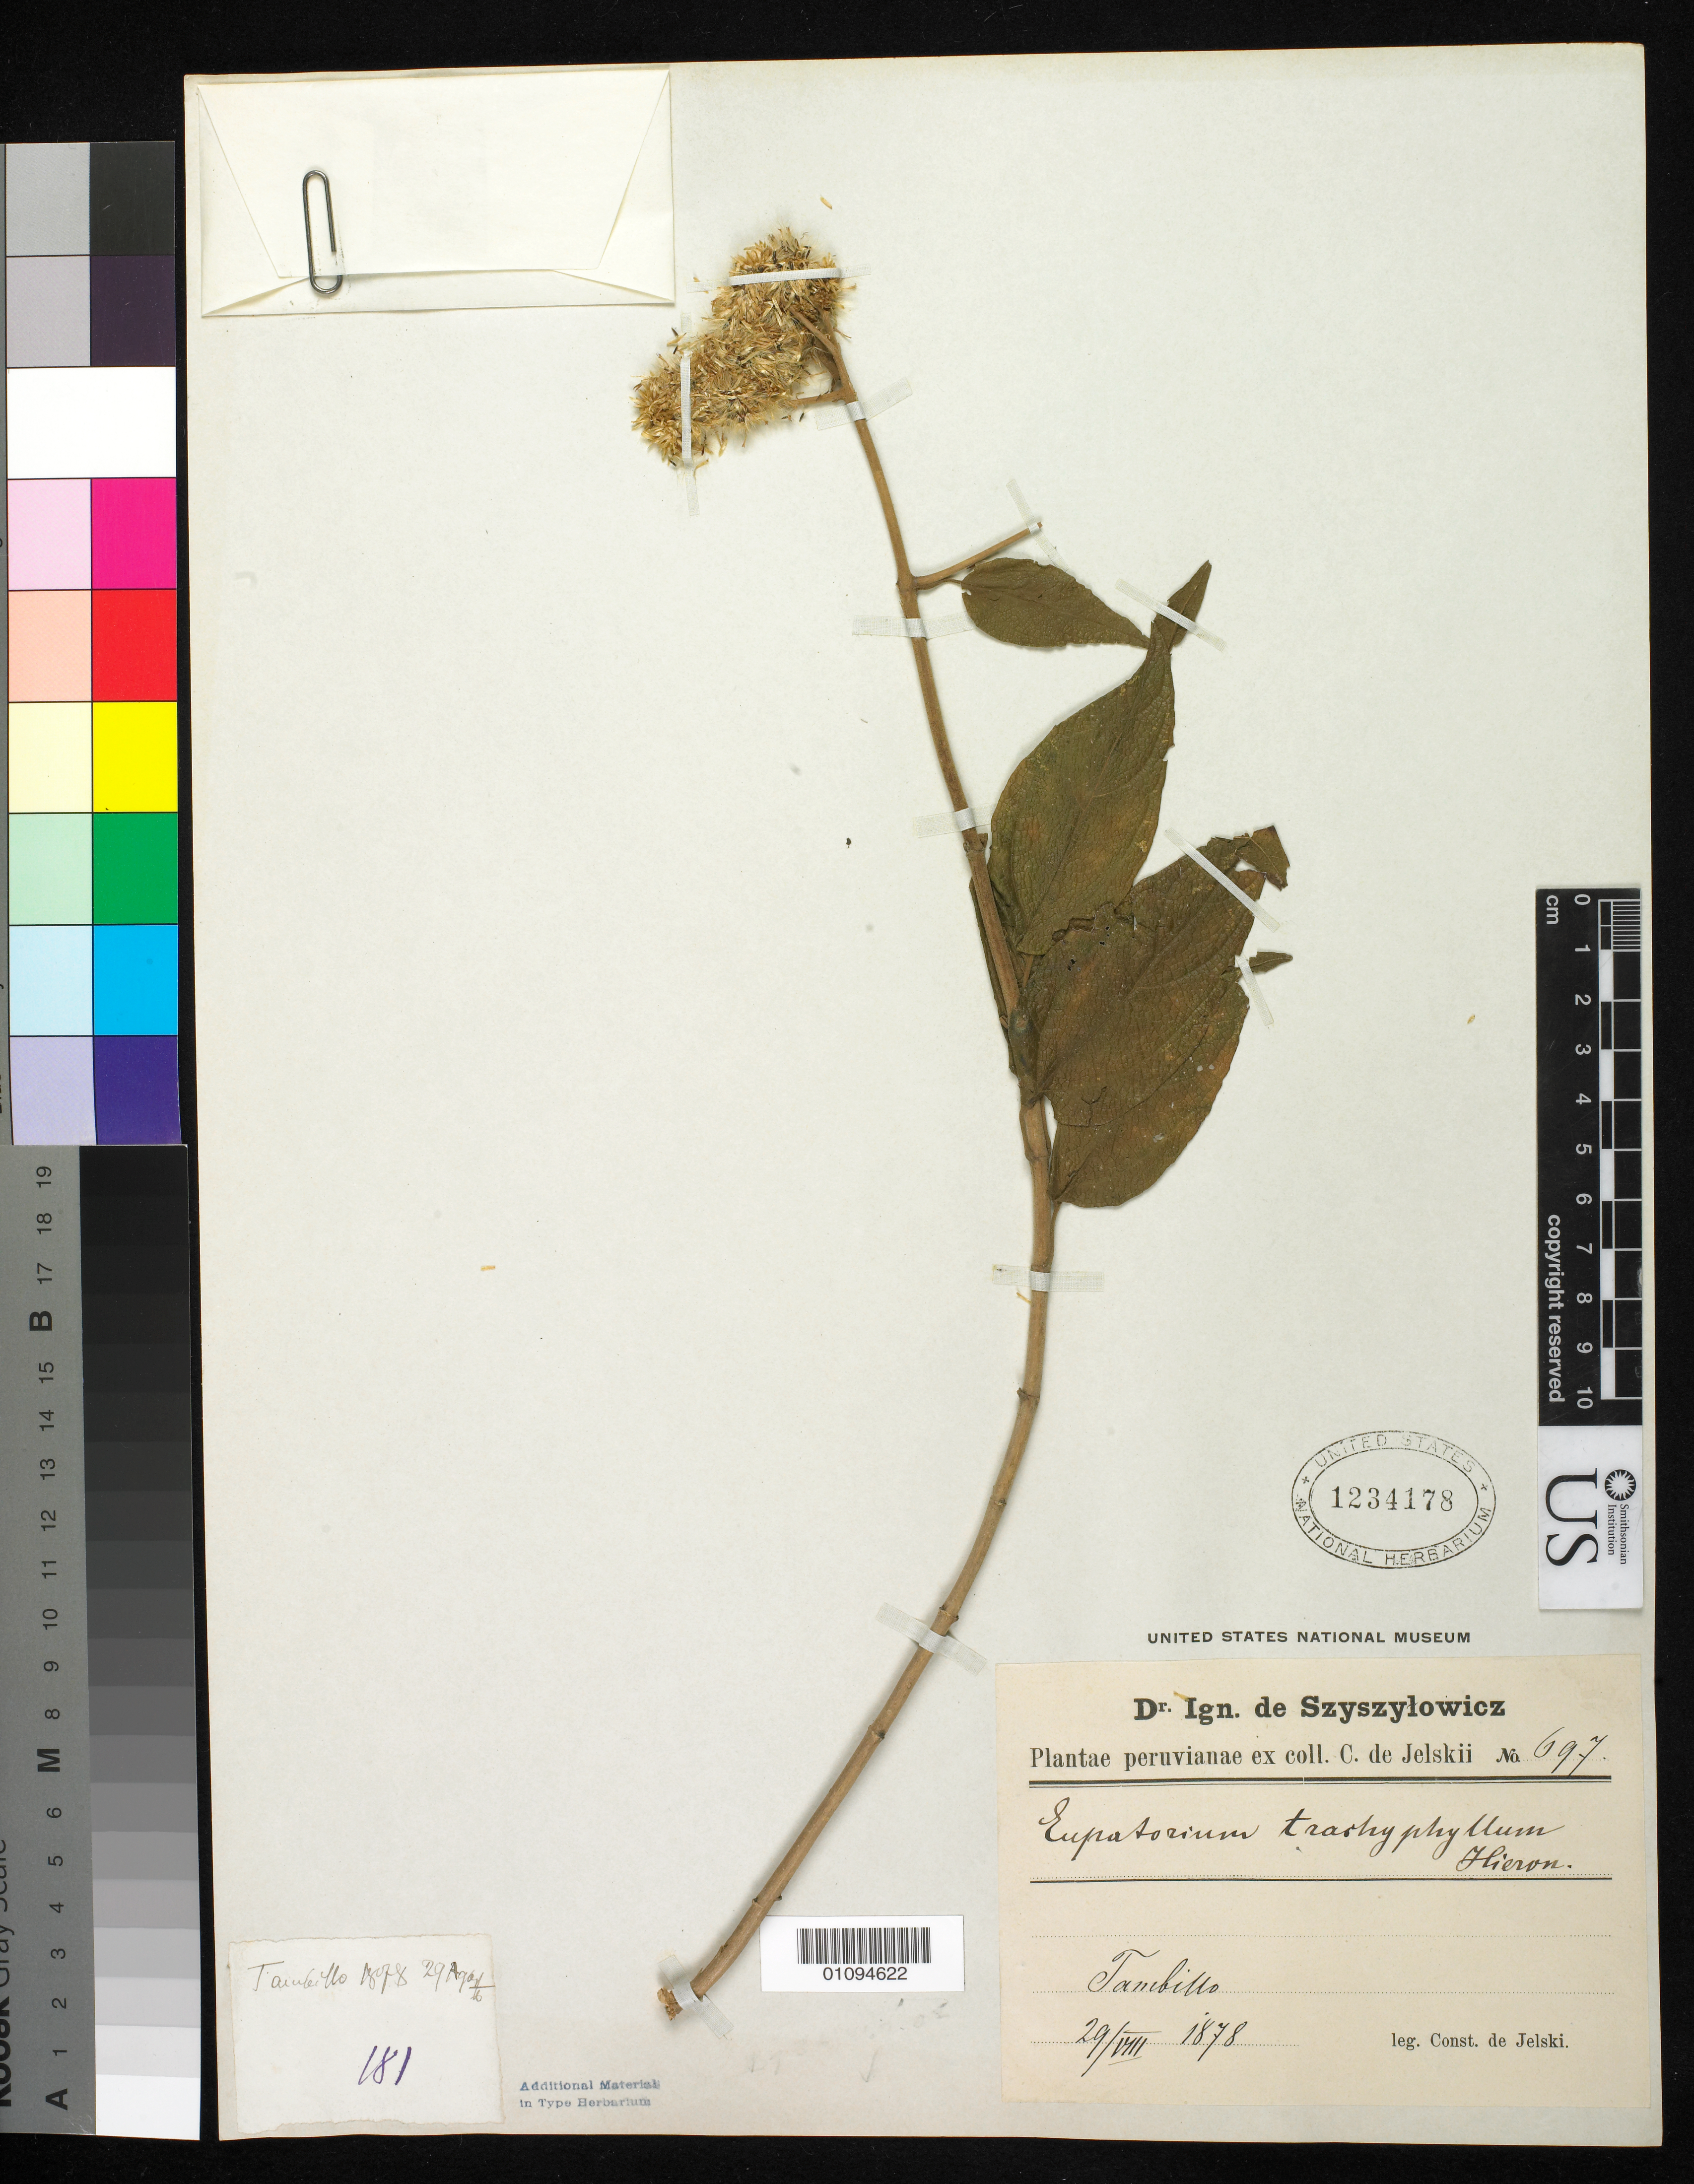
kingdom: Plantae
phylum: Tracheophyta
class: Magnoliopsida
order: Asterales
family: Asteraceae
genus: Eupatorium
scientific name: Eupatorium trachyphyllum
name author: Hieron.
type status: Isotype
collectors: C. von Jelski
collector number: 697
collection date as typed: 29 Aug 1878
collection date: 1878-08-29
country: Peru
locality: prope Tambillo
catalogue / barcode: US 1234178